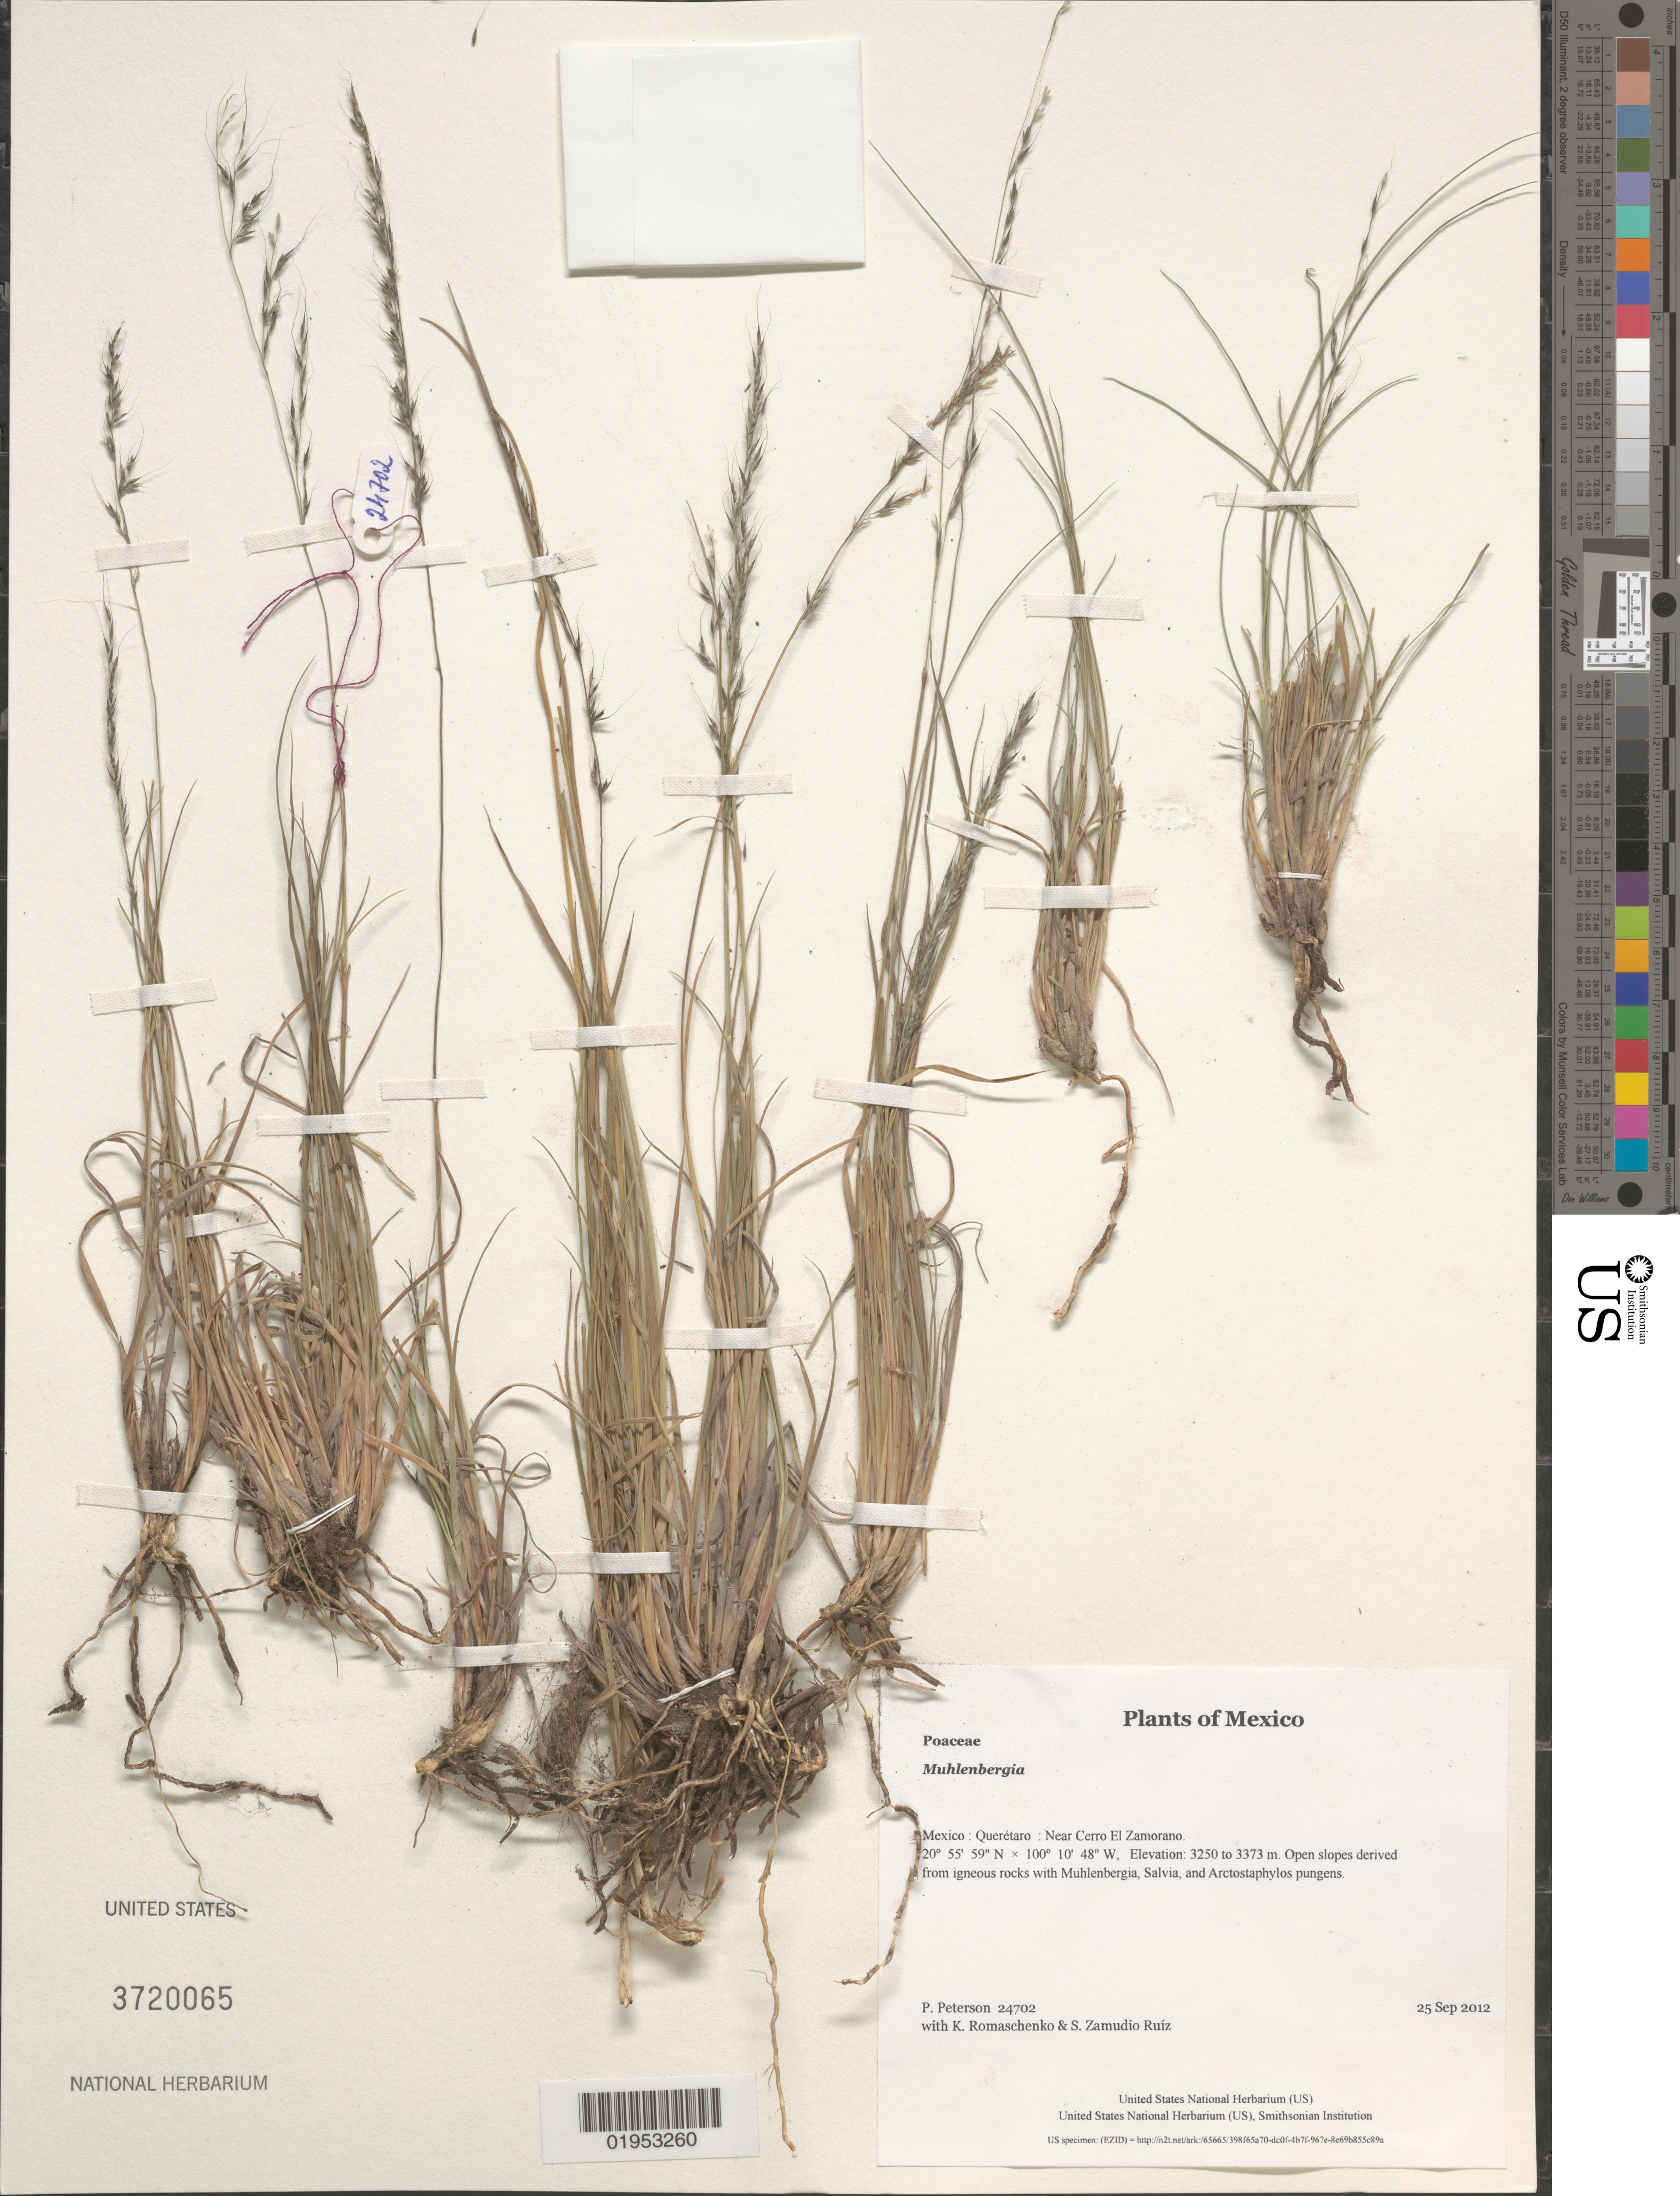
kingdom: Plantae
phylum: Tracheophyta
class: Liliopsida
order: Poales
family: Poaceae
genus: Muhlenbergia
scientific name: Muhlenbergia sp.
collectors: P. M. Peterson, K. Romaschenko & S. Zamudio Ruíz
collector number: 24702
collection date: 2012-09-25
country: Mexico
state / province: Querétaro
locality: Near Cerro El Zamorano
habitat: Open slopes derived from igneous rocks with Muhlenbergia, Salvia, and Arctostaphylos pungens.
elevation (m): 3250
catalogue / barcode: US 3720065